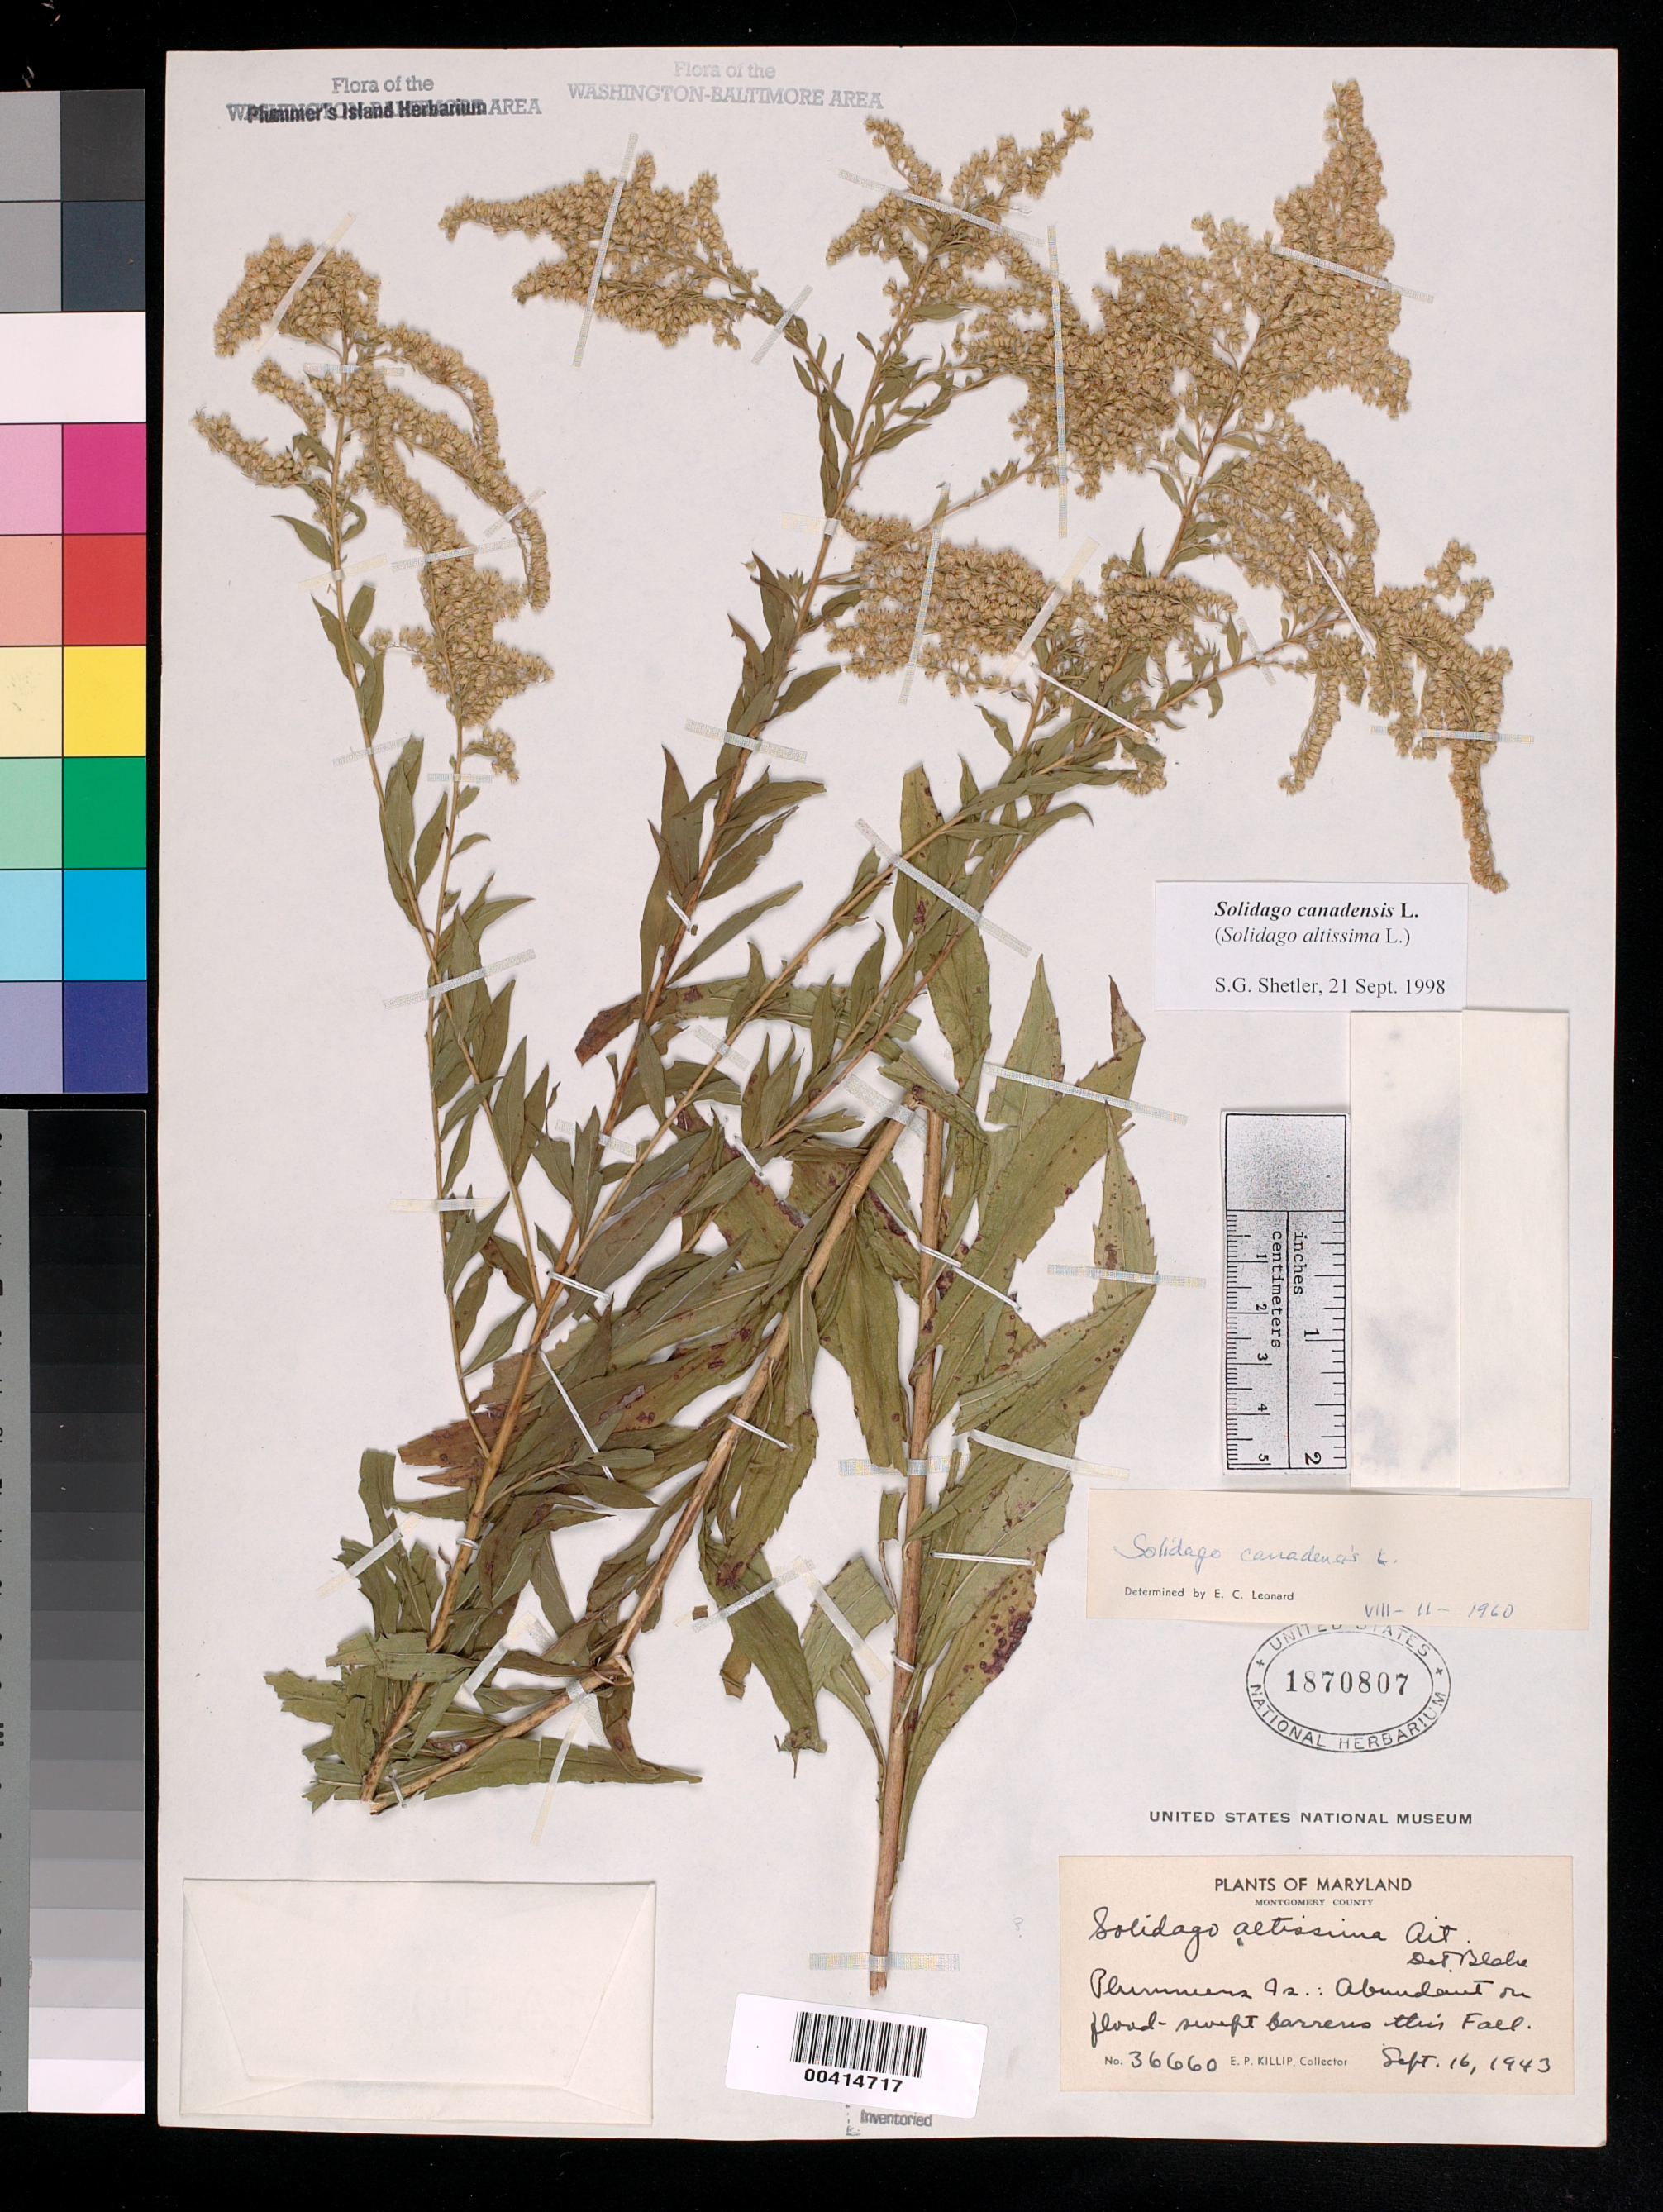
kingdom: Plantae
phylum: Tracheophyta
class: Magnoliopsida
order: Asterales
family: Asteraceae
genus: Solidago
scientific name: Solidago canadensis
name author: L.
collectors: E. P. Killip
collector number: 36660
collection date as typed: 16 Sep 1943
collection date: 1943-09-16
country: United States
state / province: Maryland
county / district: Montgomery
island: Plummers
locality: Plummer's Island; flood-swept barrens Plummers Island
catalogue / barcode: US 1870807